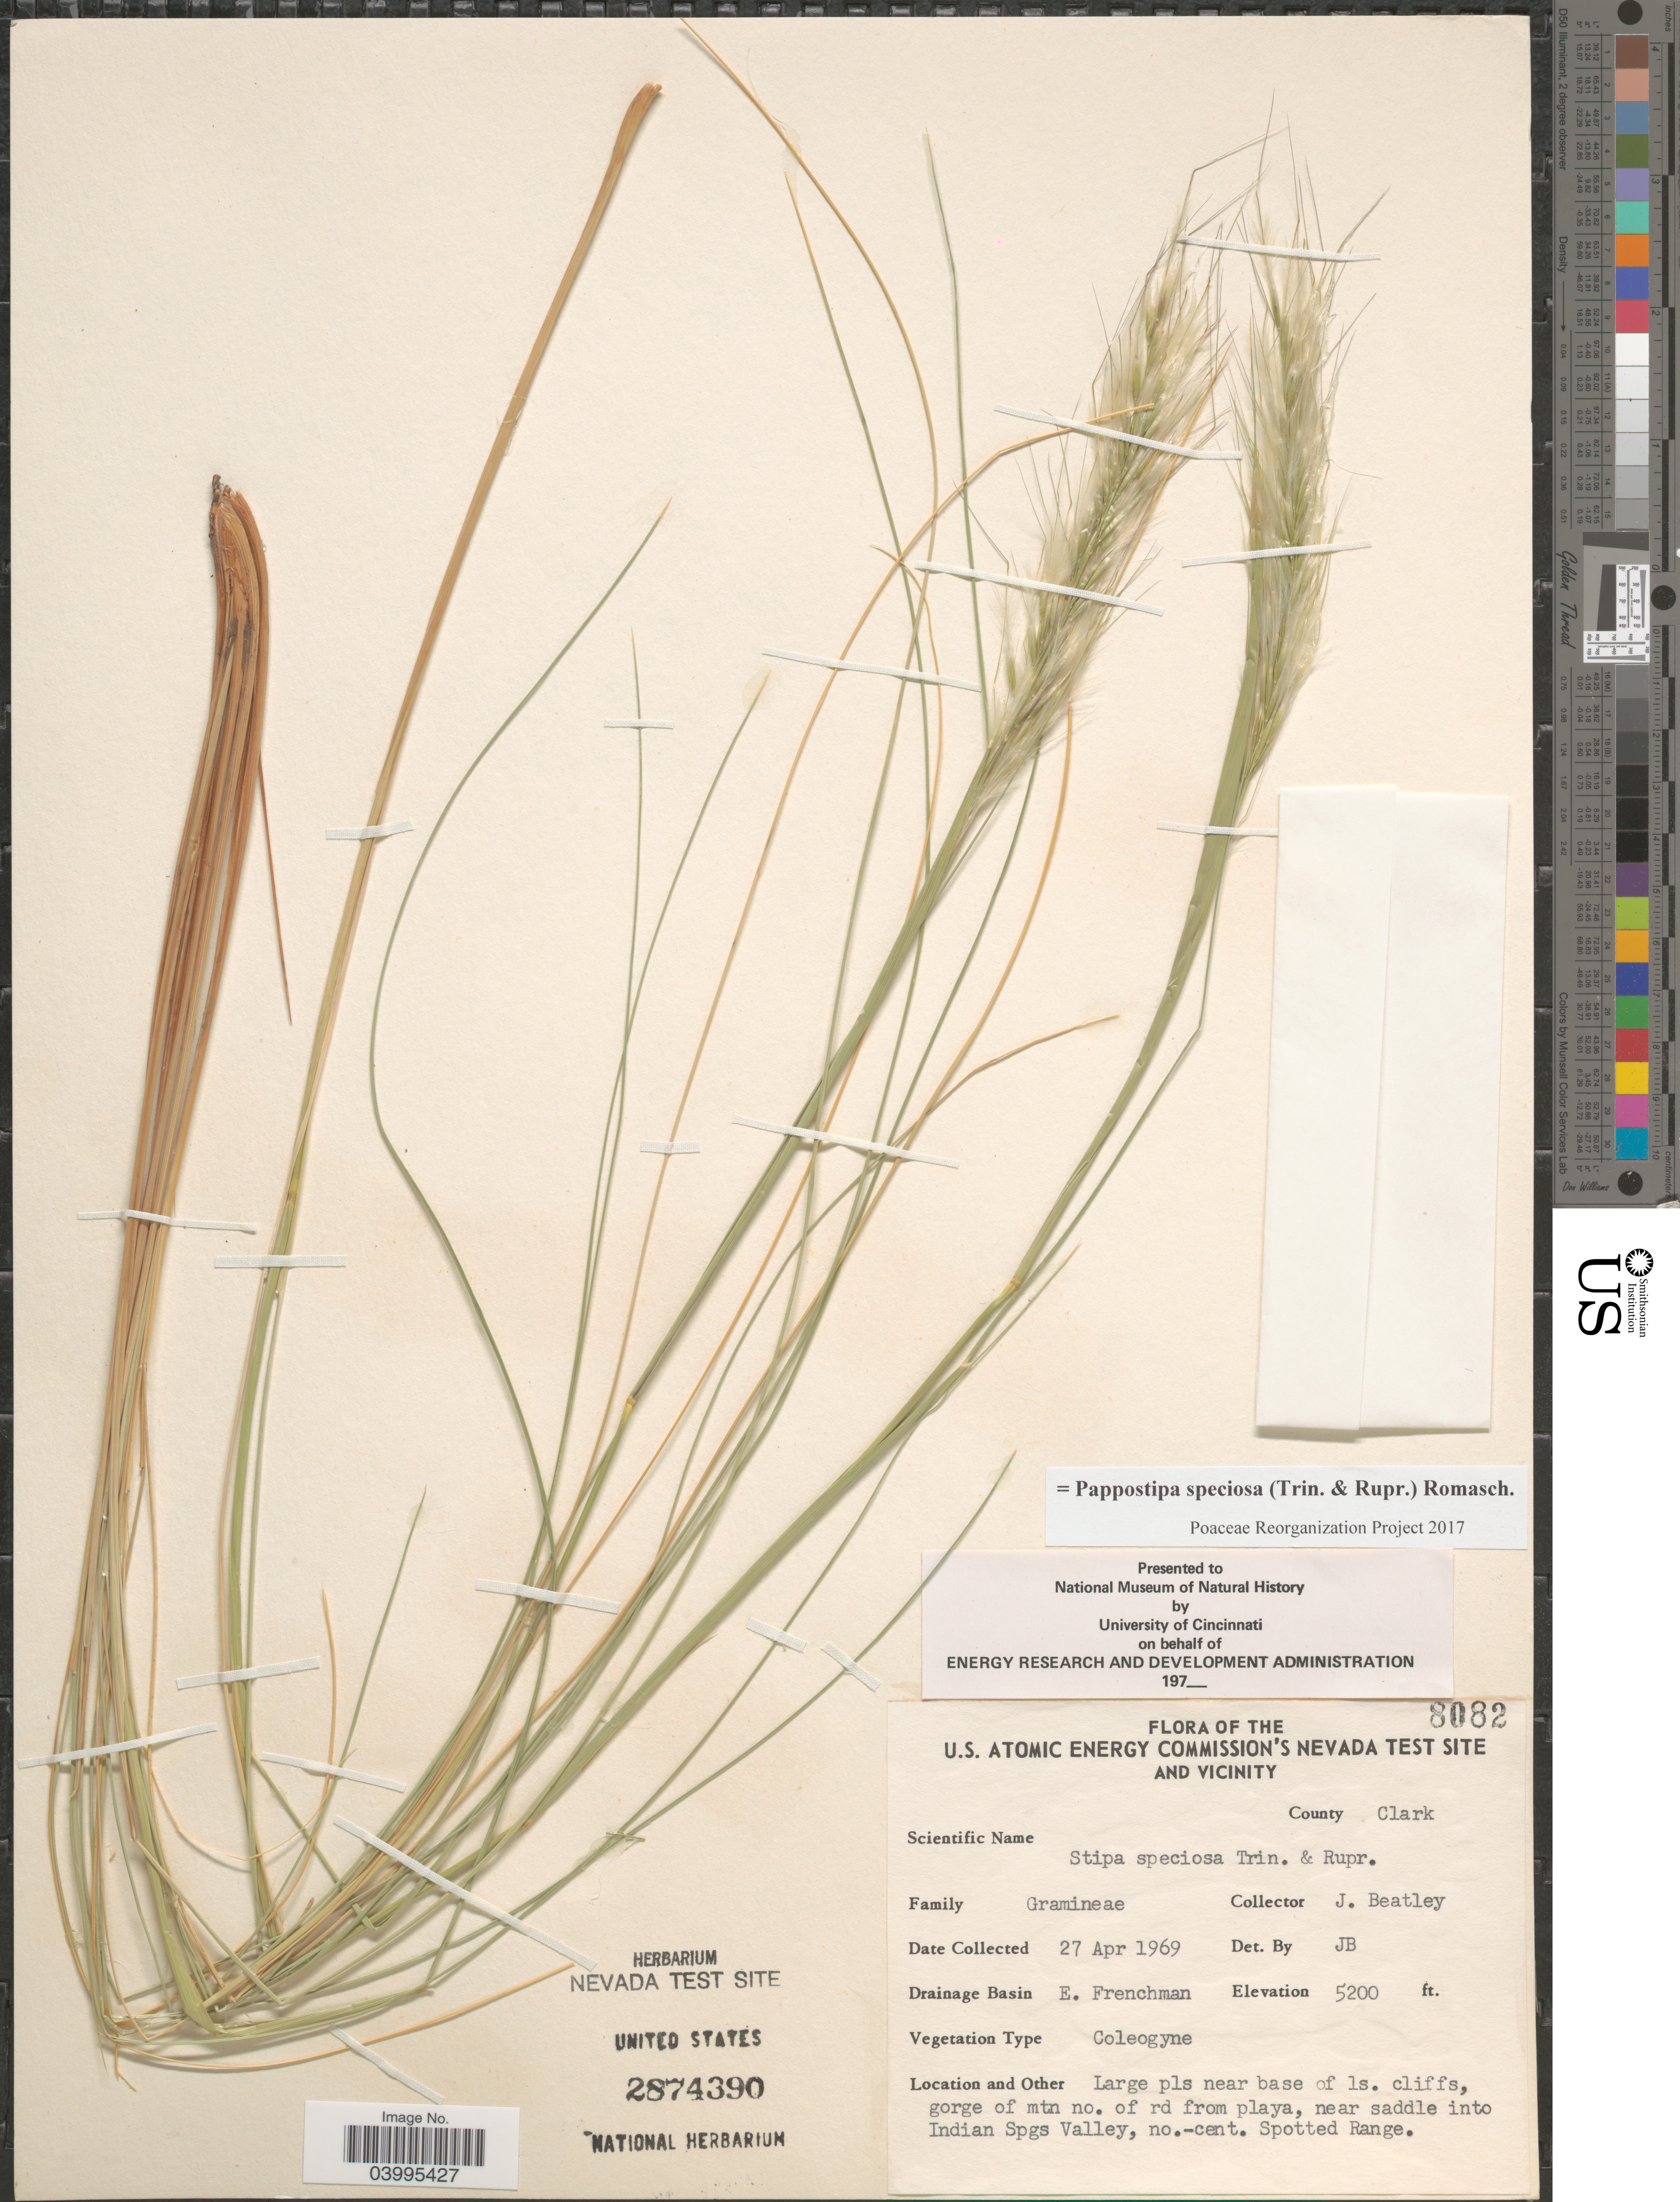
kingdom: Plantae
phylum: Tracheophyta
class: Liliopsida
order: Poales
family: Poaceae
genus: Pappostipa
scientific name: Pappostipa speciosa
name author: (Trin. & Rupr.) Romasch.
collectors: J. C. Beatley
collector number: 8082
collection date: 1969-04-27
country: United States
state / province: Nevada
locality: The U.S. Atomic Energy Commission's Nevada Test Site and Vicinity. County Clark. Drainage Basin E. Frenchman. Large pls near base of ls. cliffs, gorge of mtn no. of rd from playa, near saddle into Indian Spgs Valley, no.-cent. Spotted Range.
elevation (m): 1585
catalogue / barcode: US 2874390